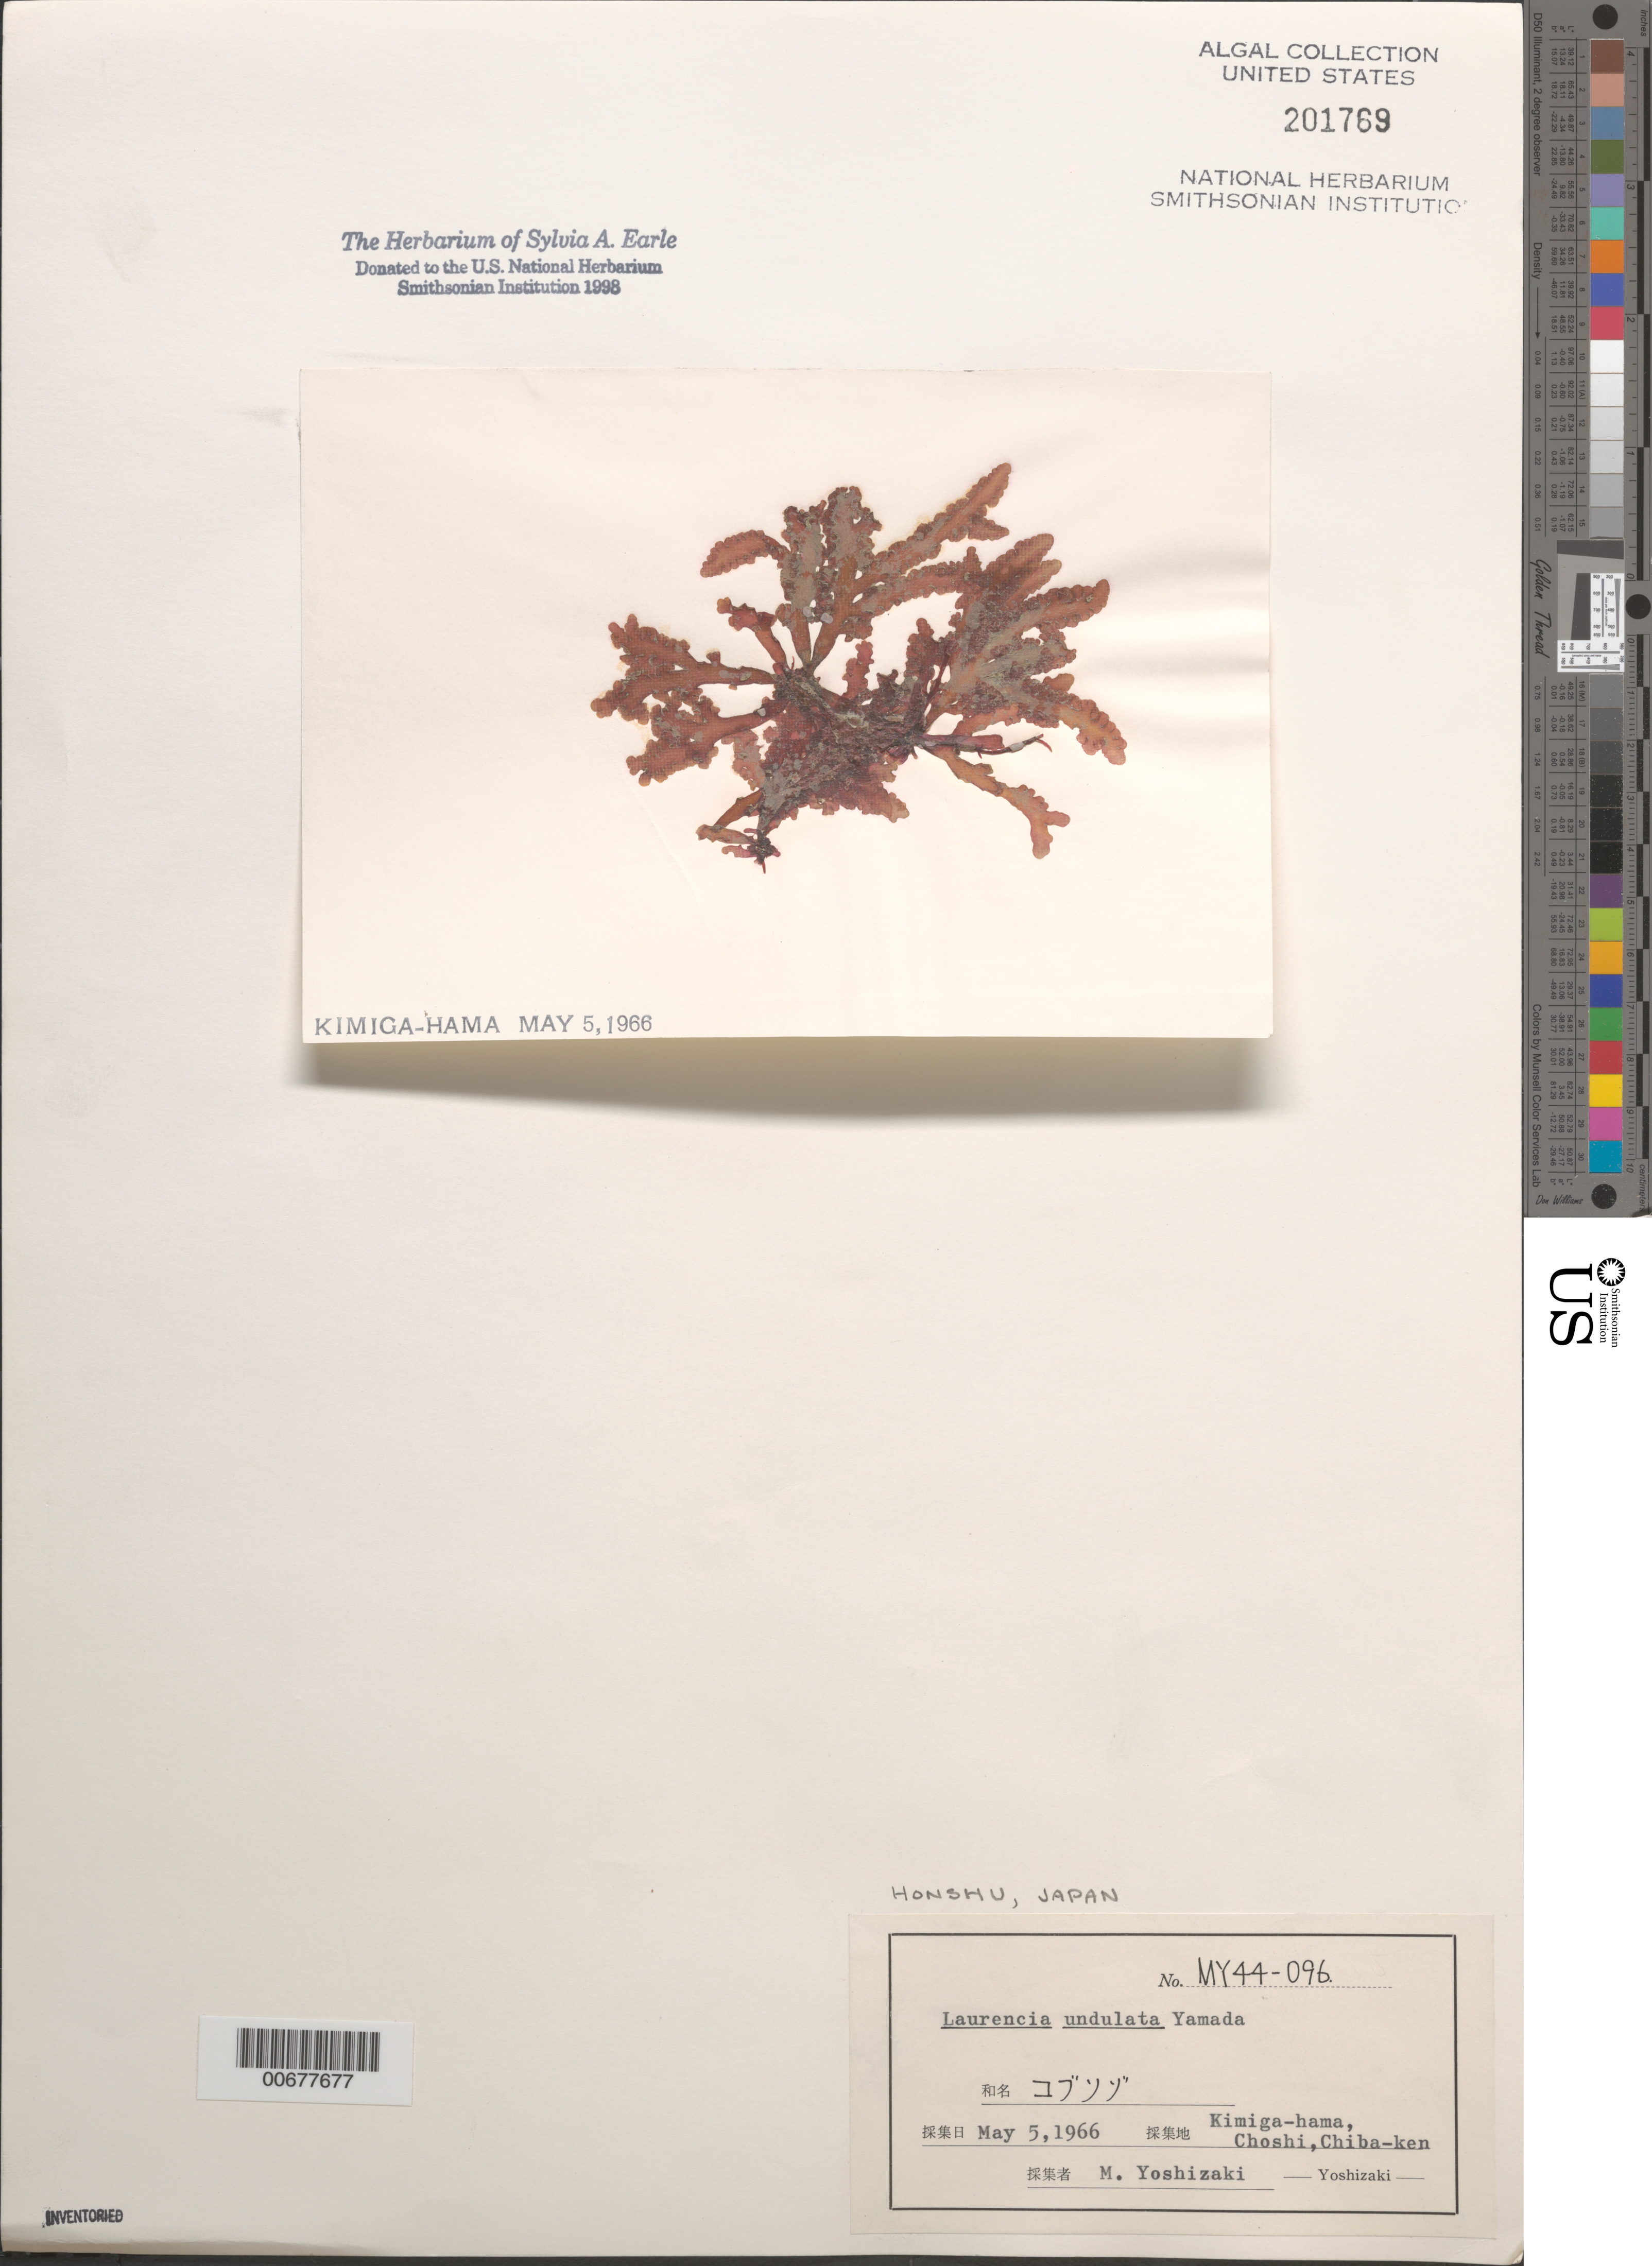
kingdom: Plantae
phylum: Rhodophyta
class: Florideophyceae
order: Ceramiales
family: Rhodomelaceae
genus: Laurencia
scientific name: Laurencia undulata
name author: Yamada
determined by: Yoshizaki, M.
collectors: M. Yoshizaki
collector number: MY 44-096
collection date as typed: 05 May 1966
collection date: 1966-05-05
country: Japan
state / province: Tiba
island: Honshu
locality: Kimiga-hama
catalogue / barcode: US 201769